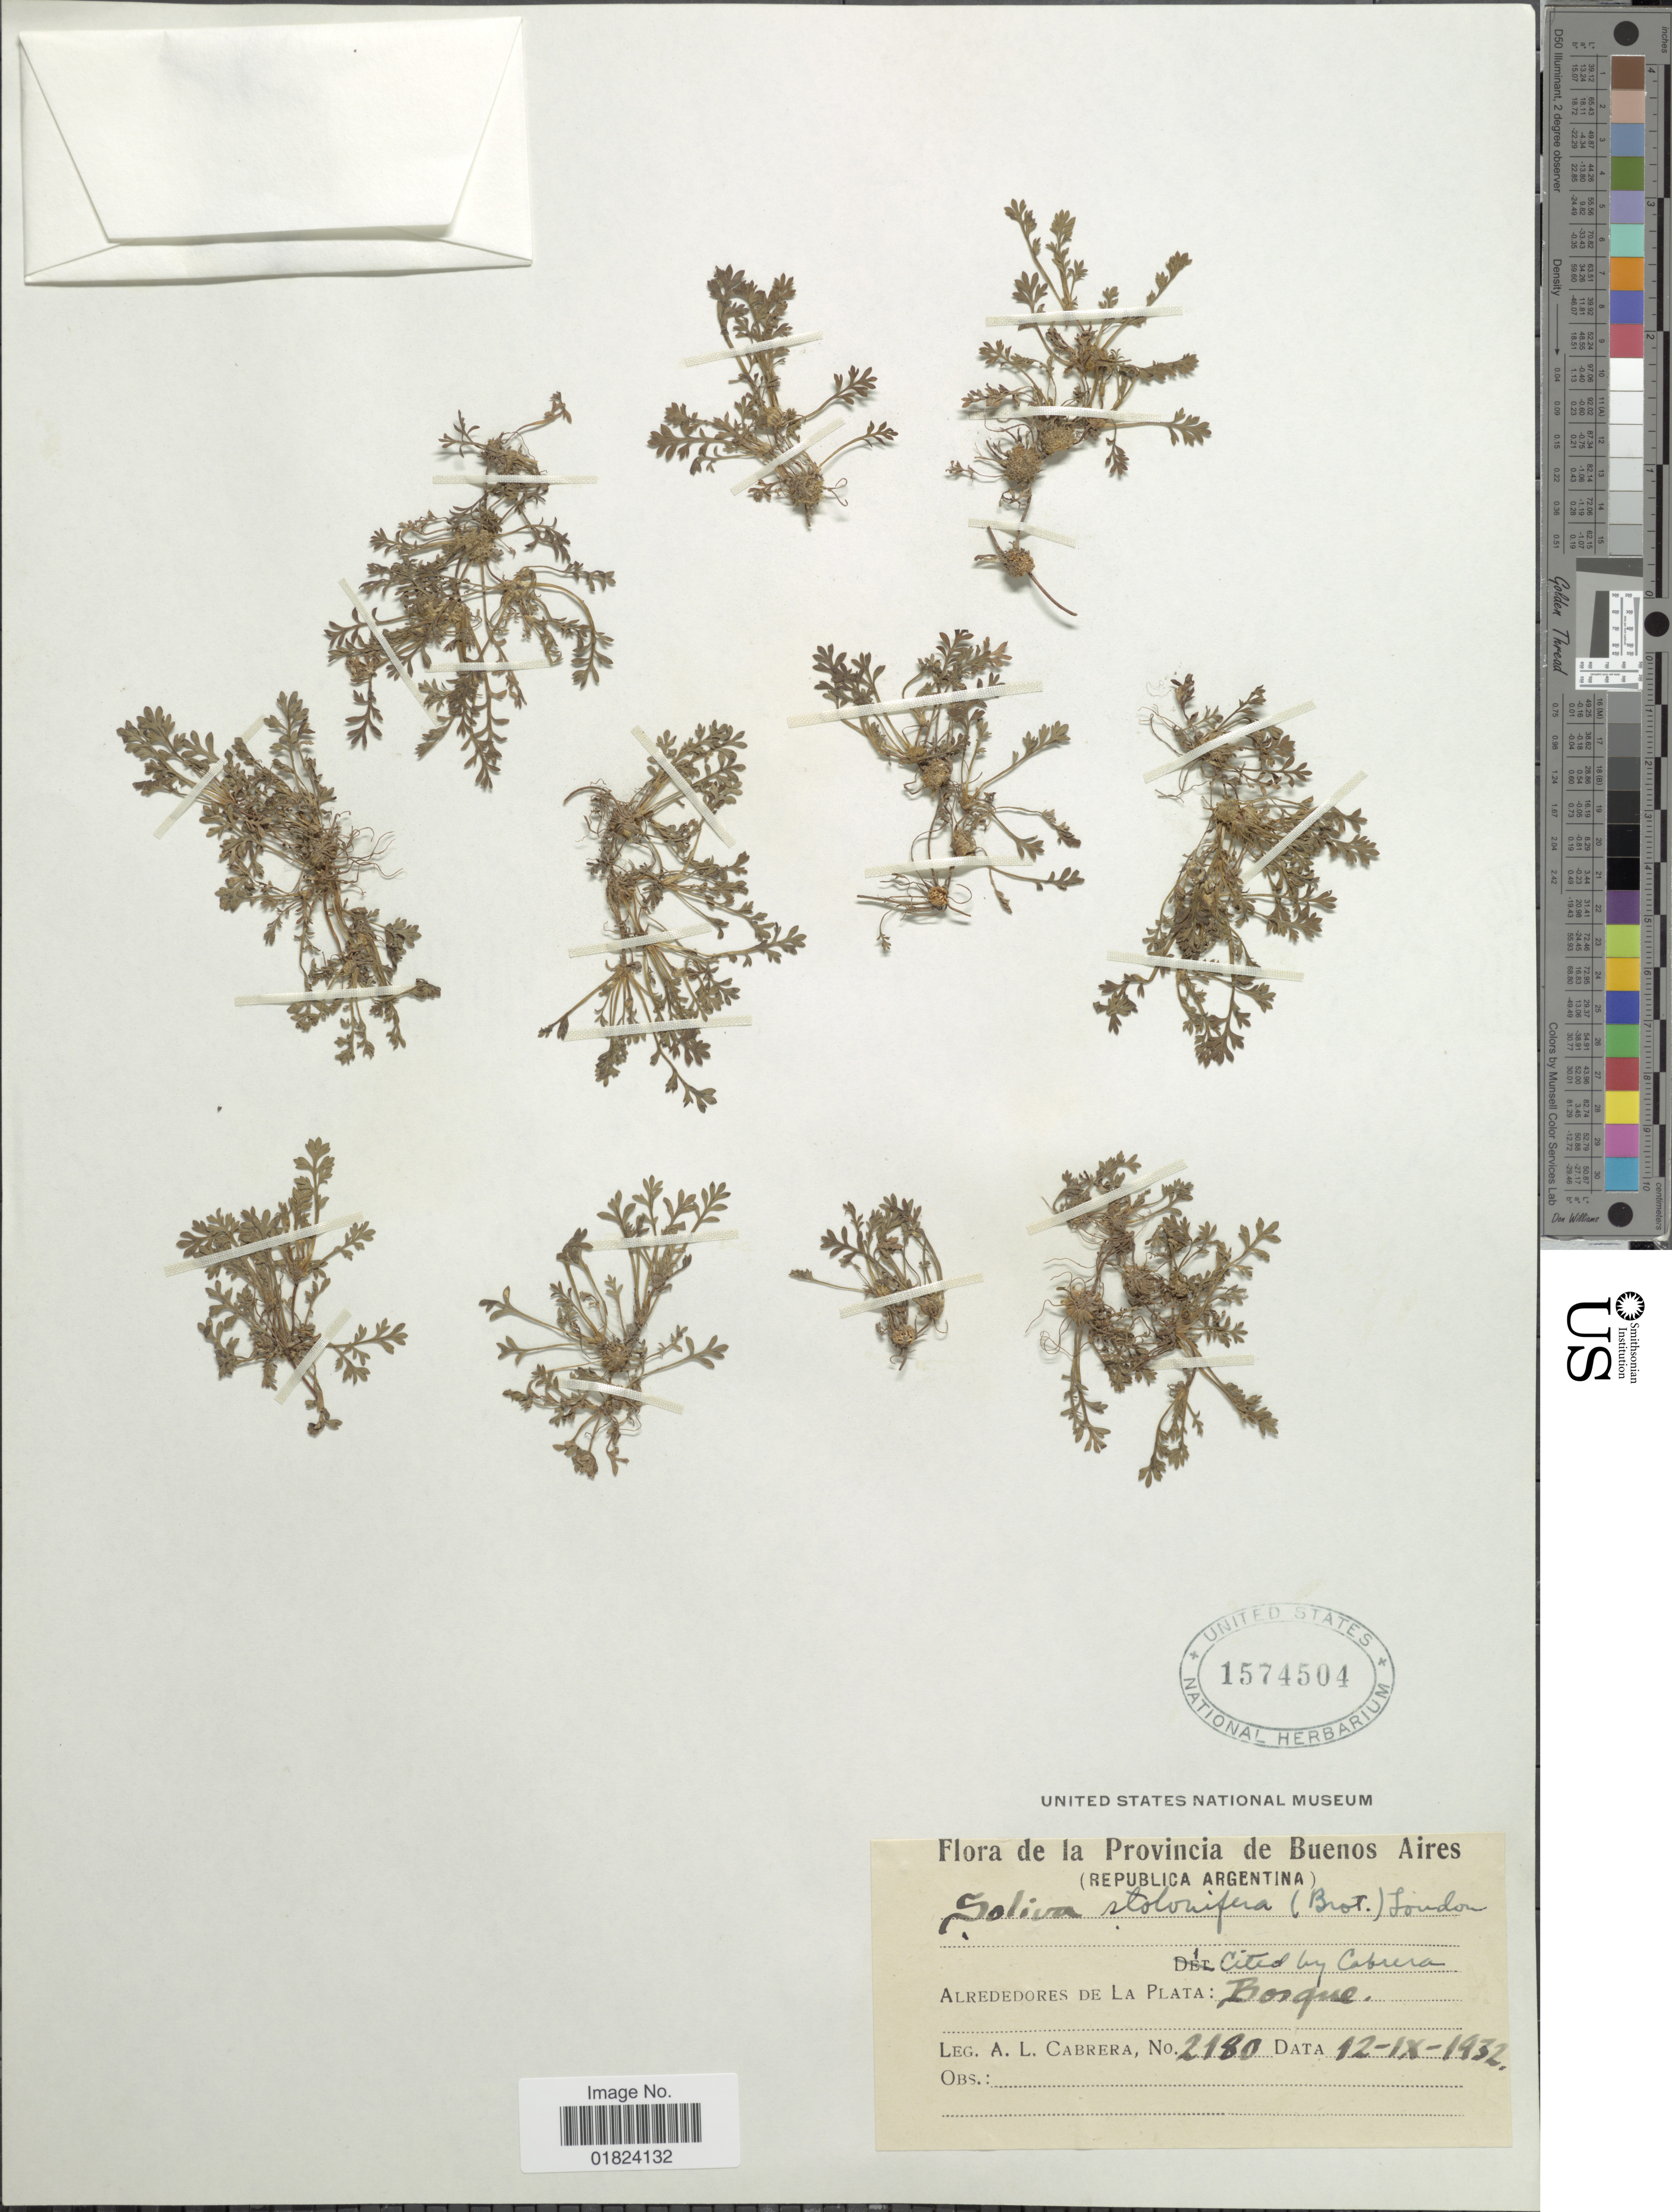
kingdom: Plantae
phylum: Tracheophyta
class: Magnoliopsida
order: Asterales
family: Asteraceae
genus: Soliva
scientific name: Soliva stolonifera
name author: (Brot.) Loudon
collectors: A. L. Cabrera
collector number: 2180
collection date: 1932-09-12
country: Argentina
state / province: Buenos Aires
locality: Alrededores de La Plata: Bosque.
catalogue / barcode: US 1574504